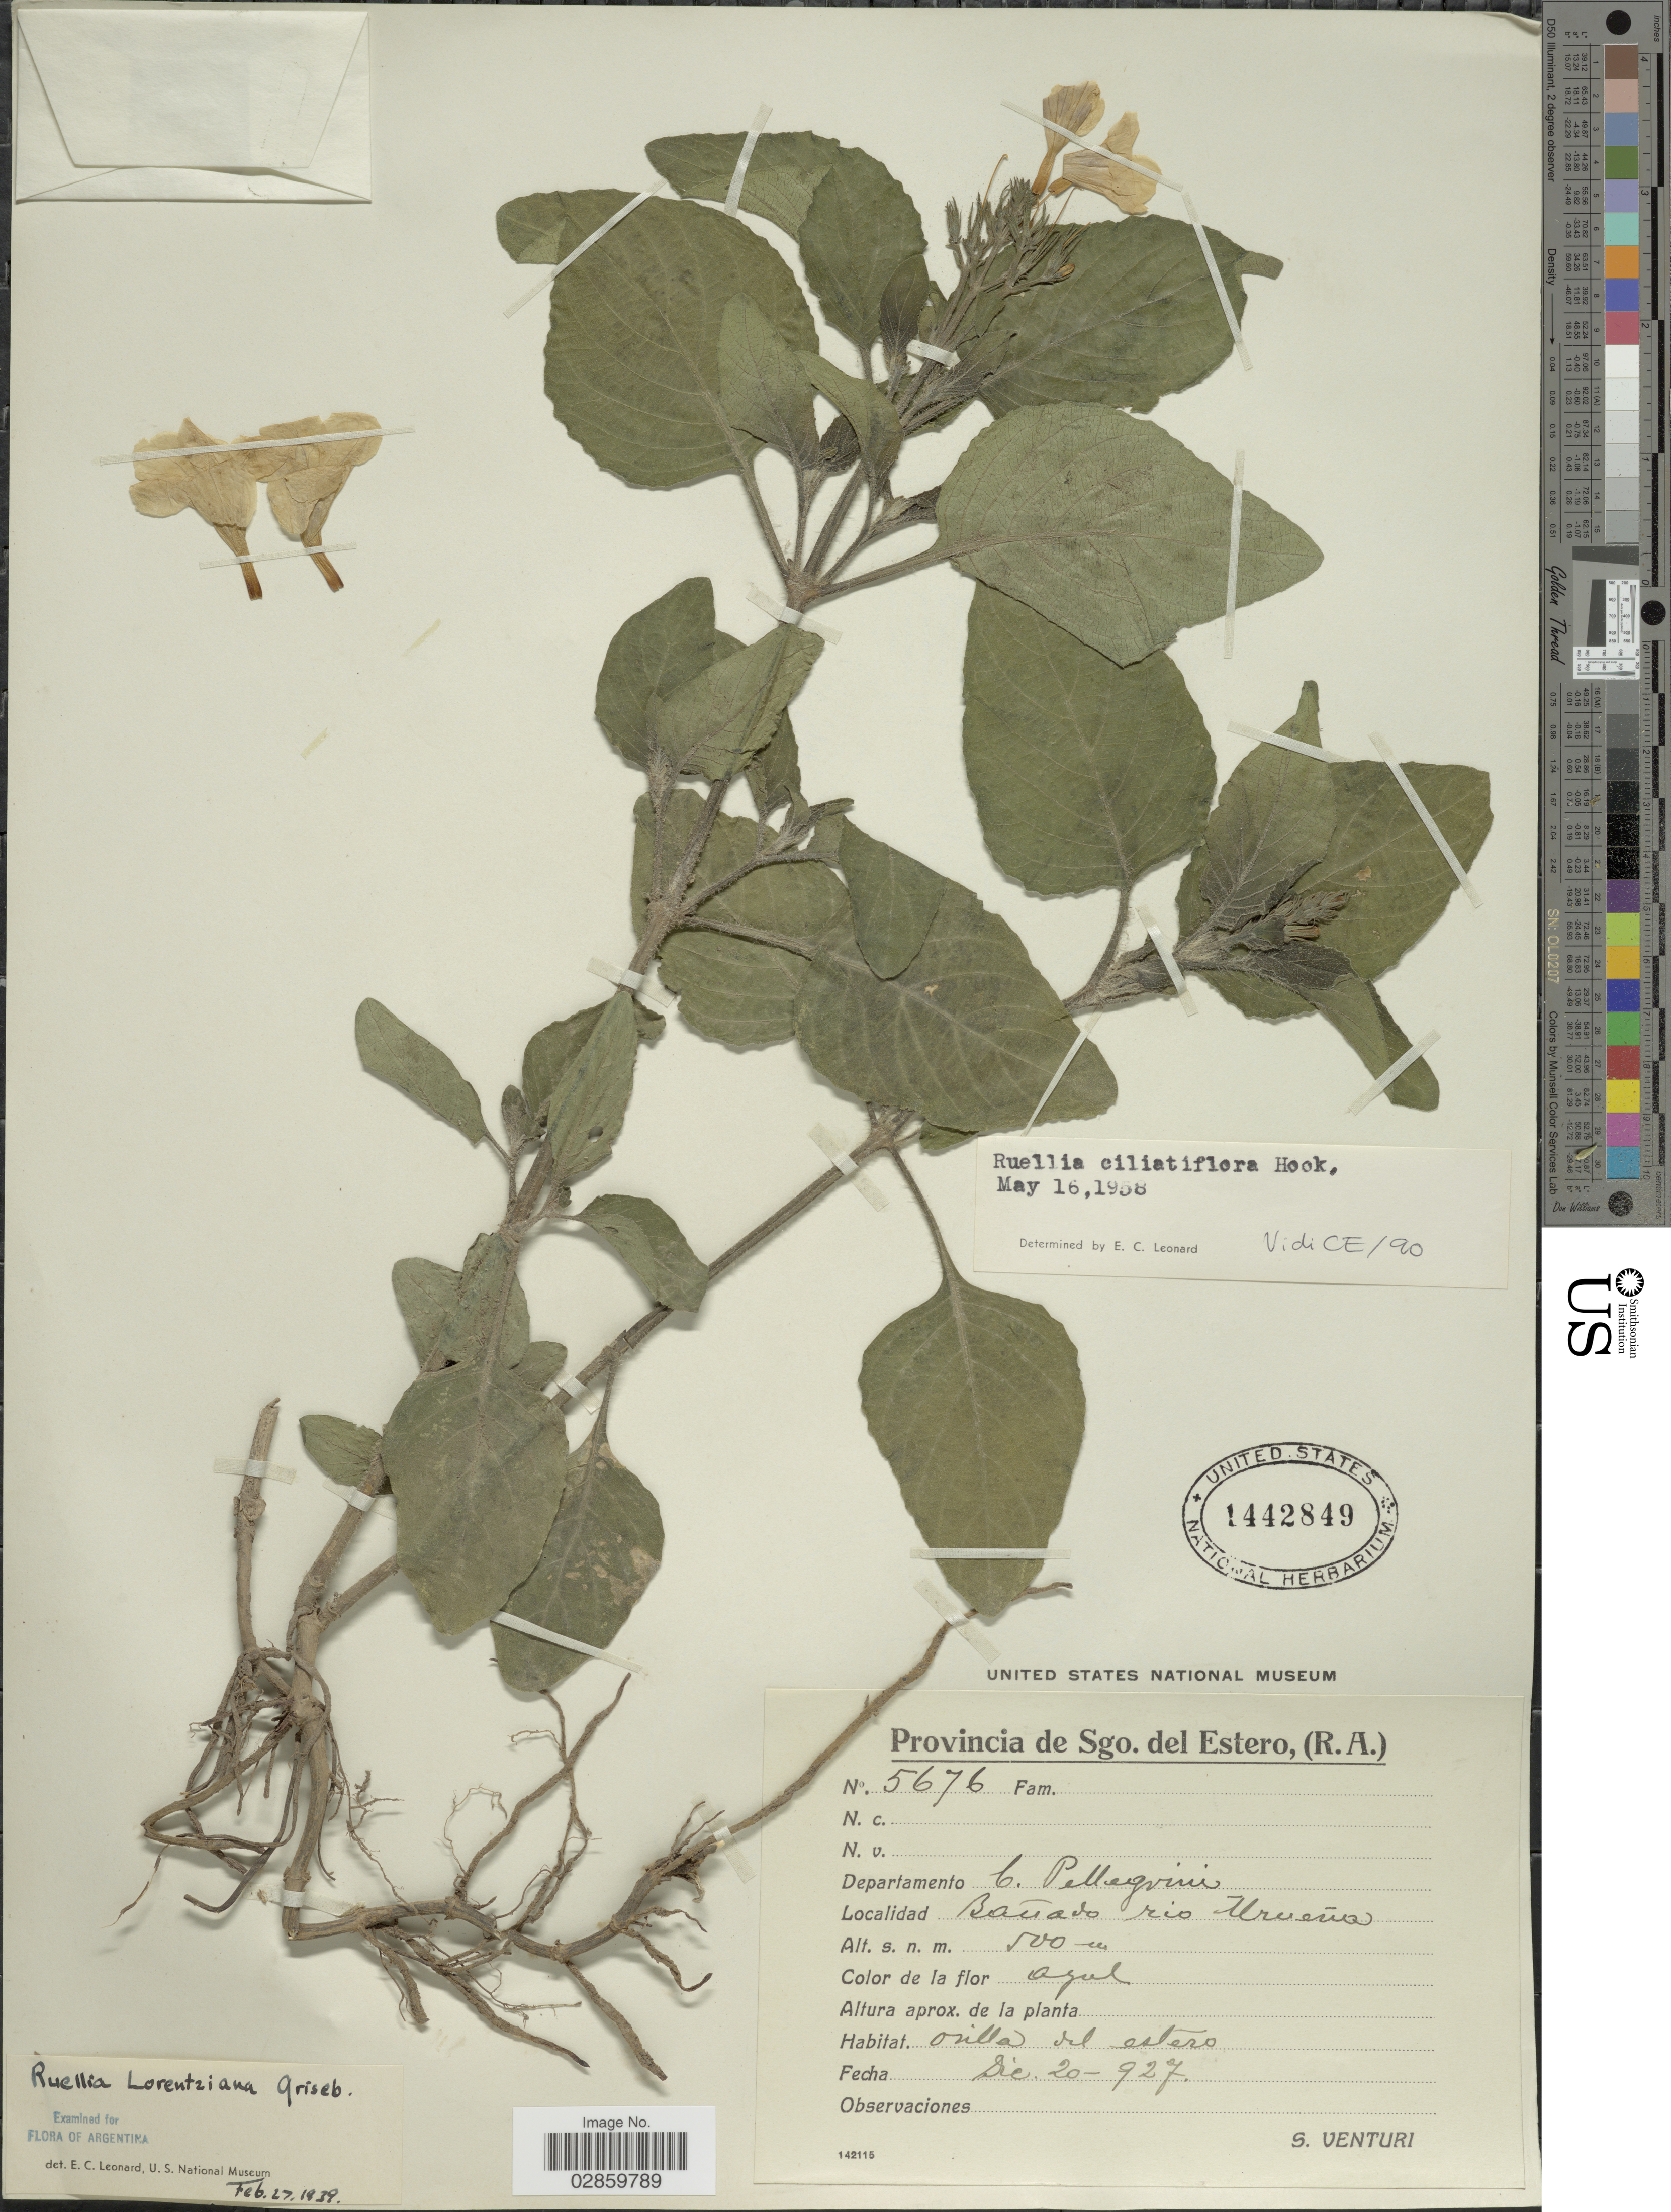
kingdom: Plantae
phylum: Tracheophyta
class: Magnoliopsida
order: Lamiales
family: Acanthaceae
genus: Ruellia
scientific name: Ruellia ciliatiflora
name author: Hook.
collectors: S. Venturi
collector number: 4676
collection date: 1927-12-20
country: Argentina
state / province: Santiago del Estero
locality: Departamento C. Pellegrini. Bañado rio Urueña.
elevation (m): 500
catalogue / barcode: US 1442849